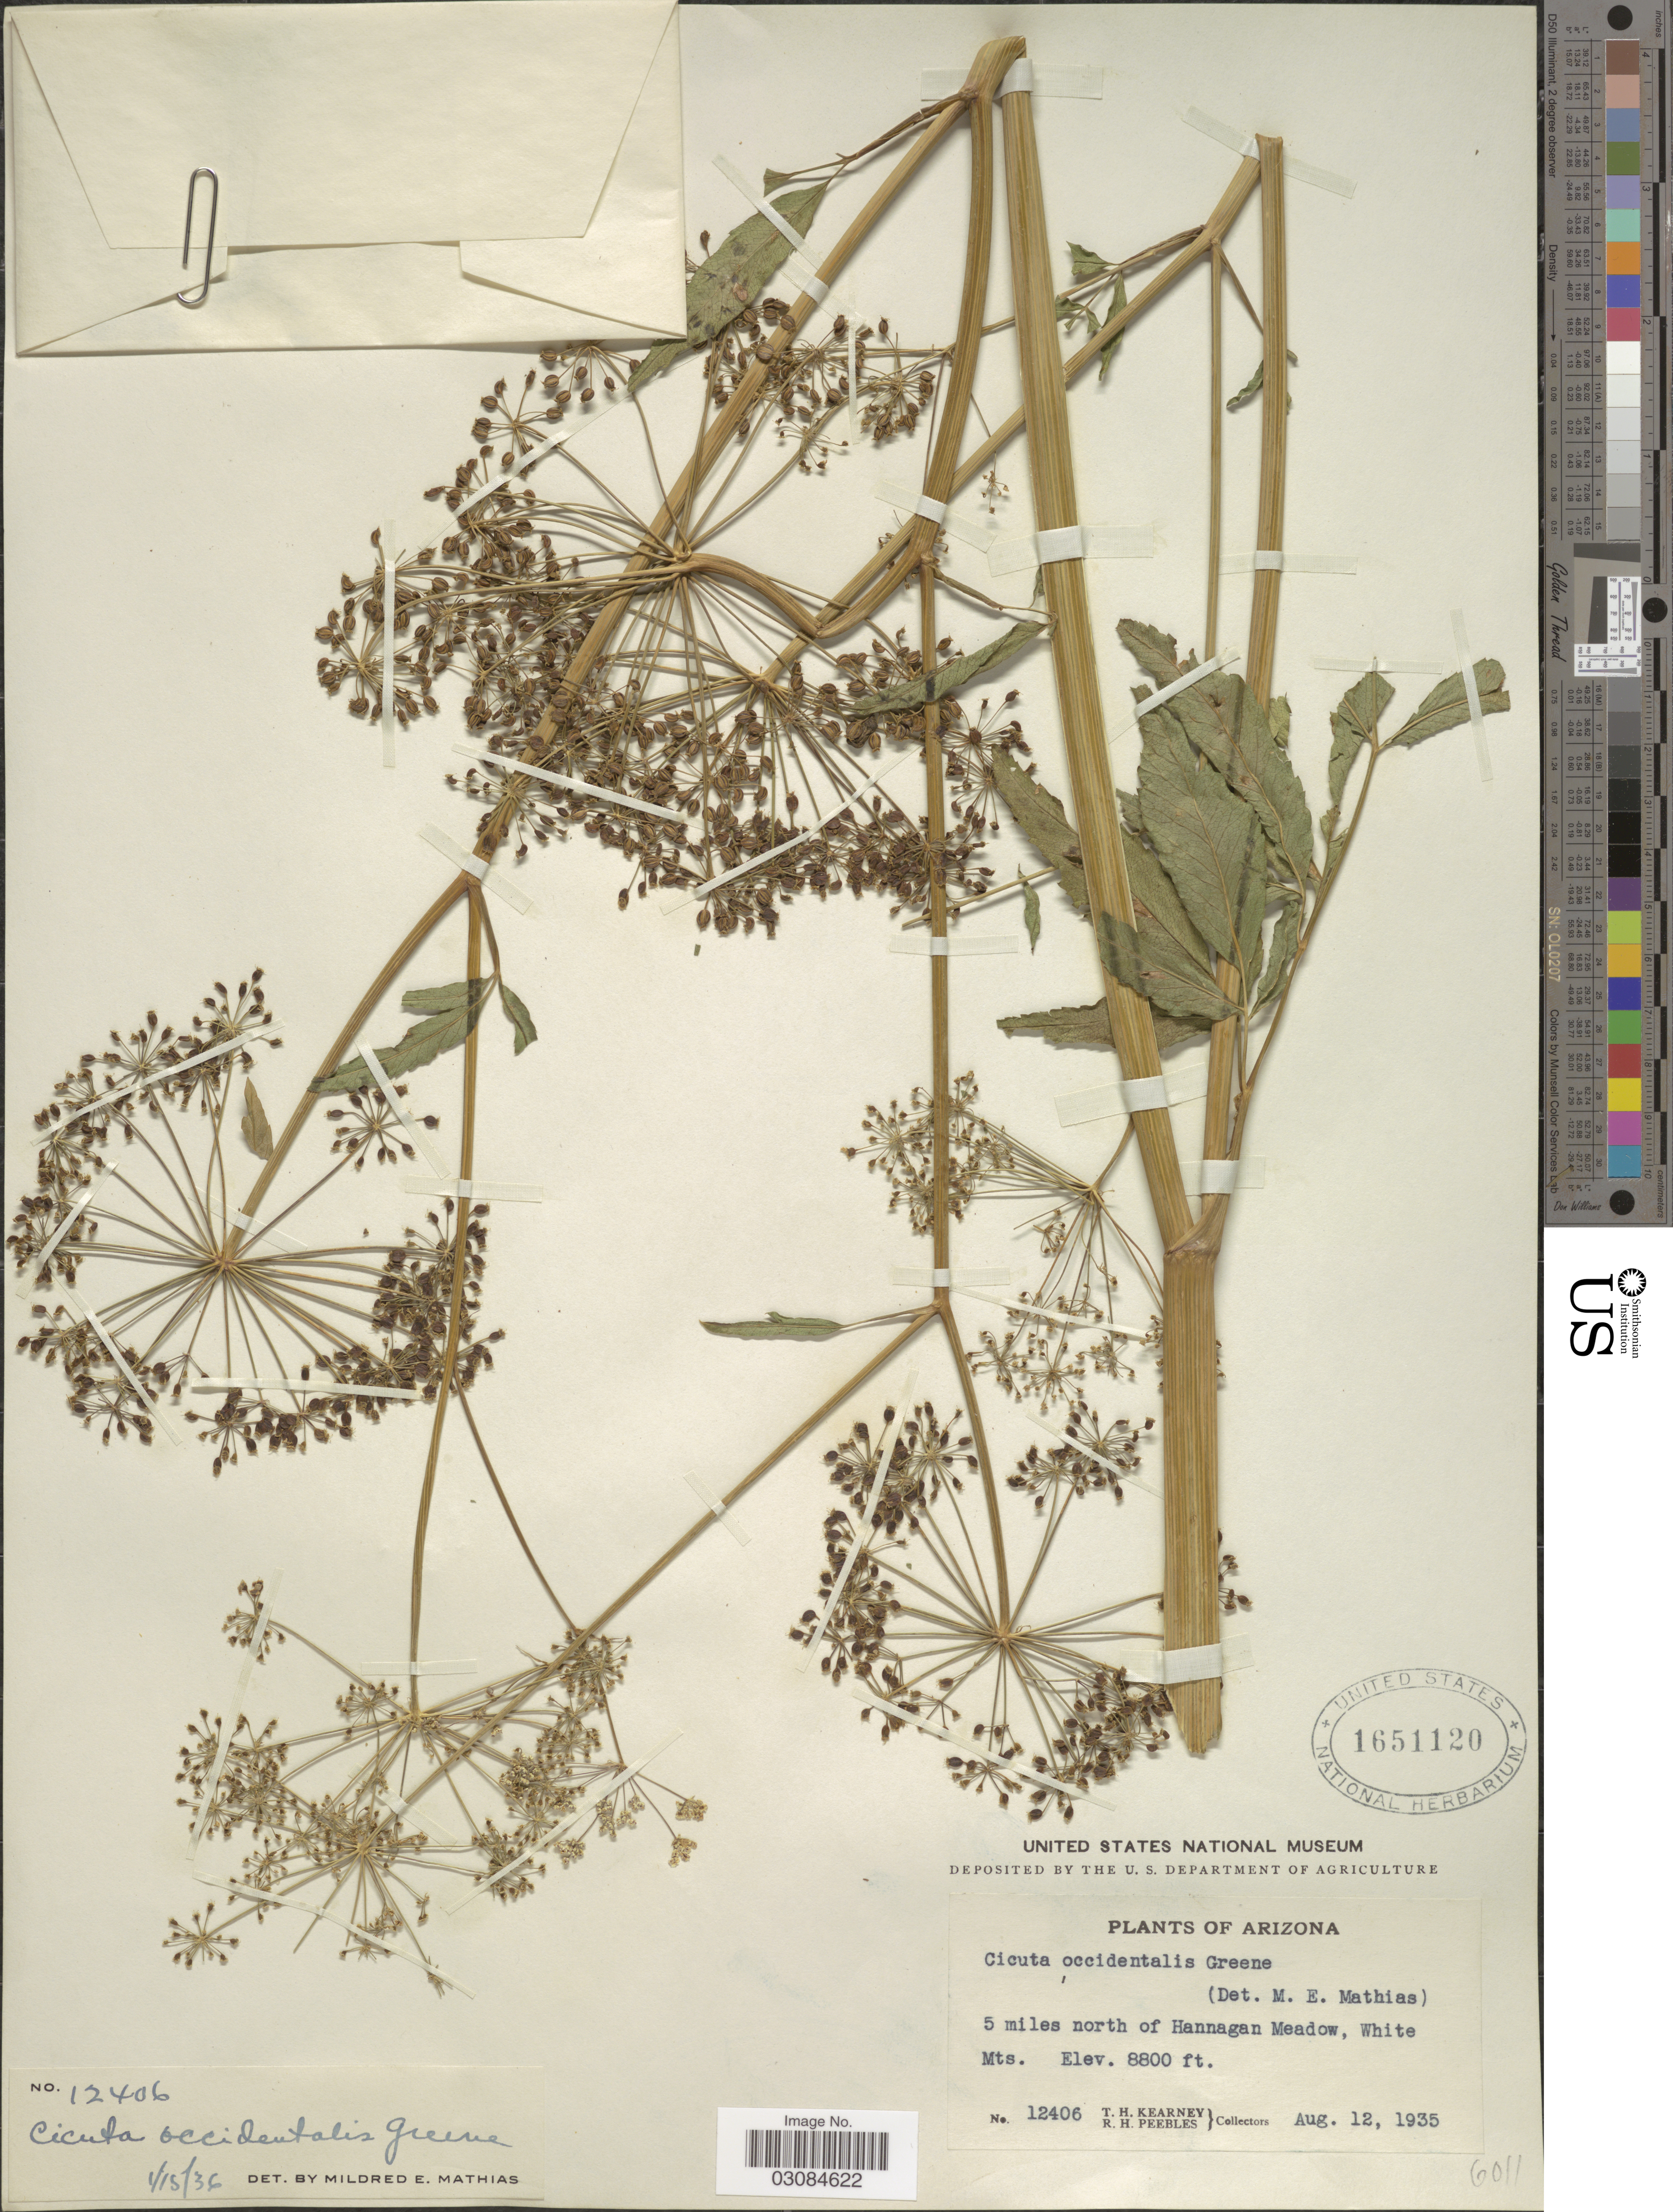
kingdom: Plantae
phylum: Tracheophyta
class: Magnoliopsida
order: Apiales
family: Apiaceae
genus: Cicuta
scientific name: Cicuta occidentalis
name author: Greene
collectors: T. H. Kearney & R. H. Peebles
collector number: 12406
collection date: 1935-08-12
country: United States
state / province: Arizona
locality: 5 miles north of Hannagan Meadow, White Mts.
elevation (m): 2682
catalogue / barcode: US 1651120